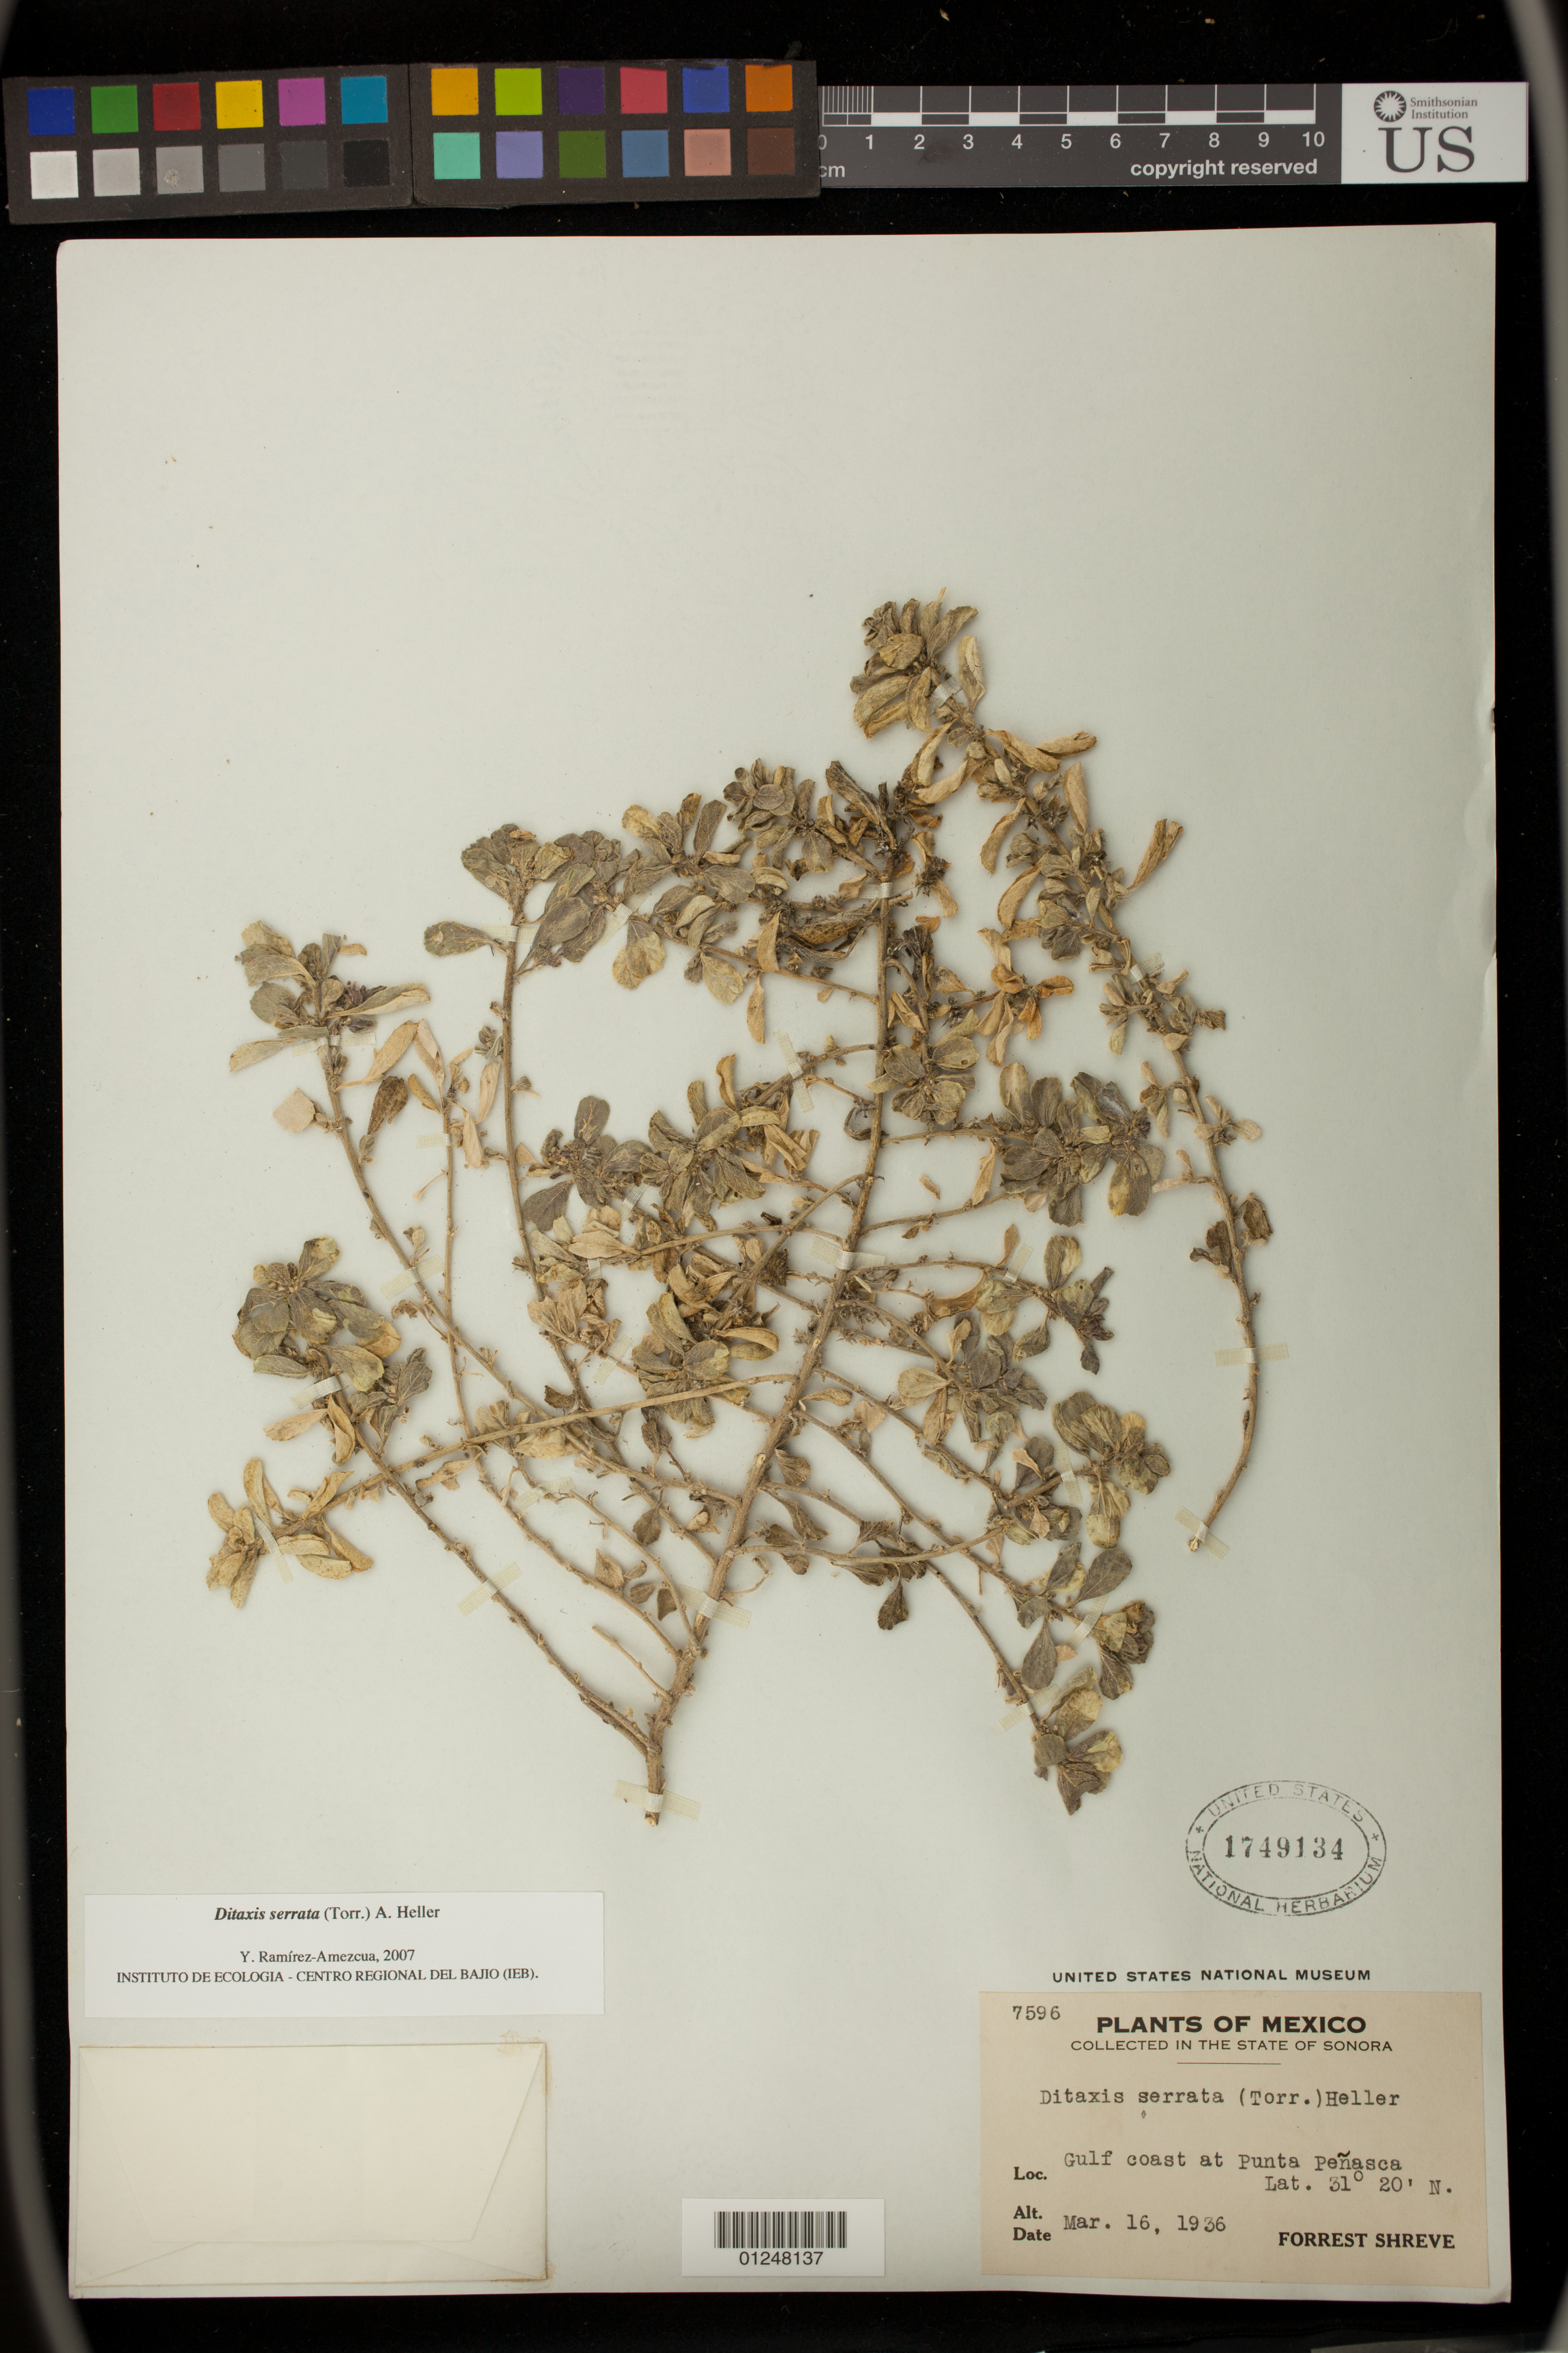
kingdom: Plantae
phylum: Tracheophyta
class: Magnoliopsida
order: Malpighiales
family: Euphorbiaceae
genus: Argythamnia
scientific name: Argythamnia serrata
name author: (Torr.) Müll. Arg.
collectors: F. Shreve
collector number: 7596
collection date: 1936-03-16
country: Mexico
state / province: Sonora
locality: Gulf coast at Punta Penasca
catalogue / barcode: US 1749134